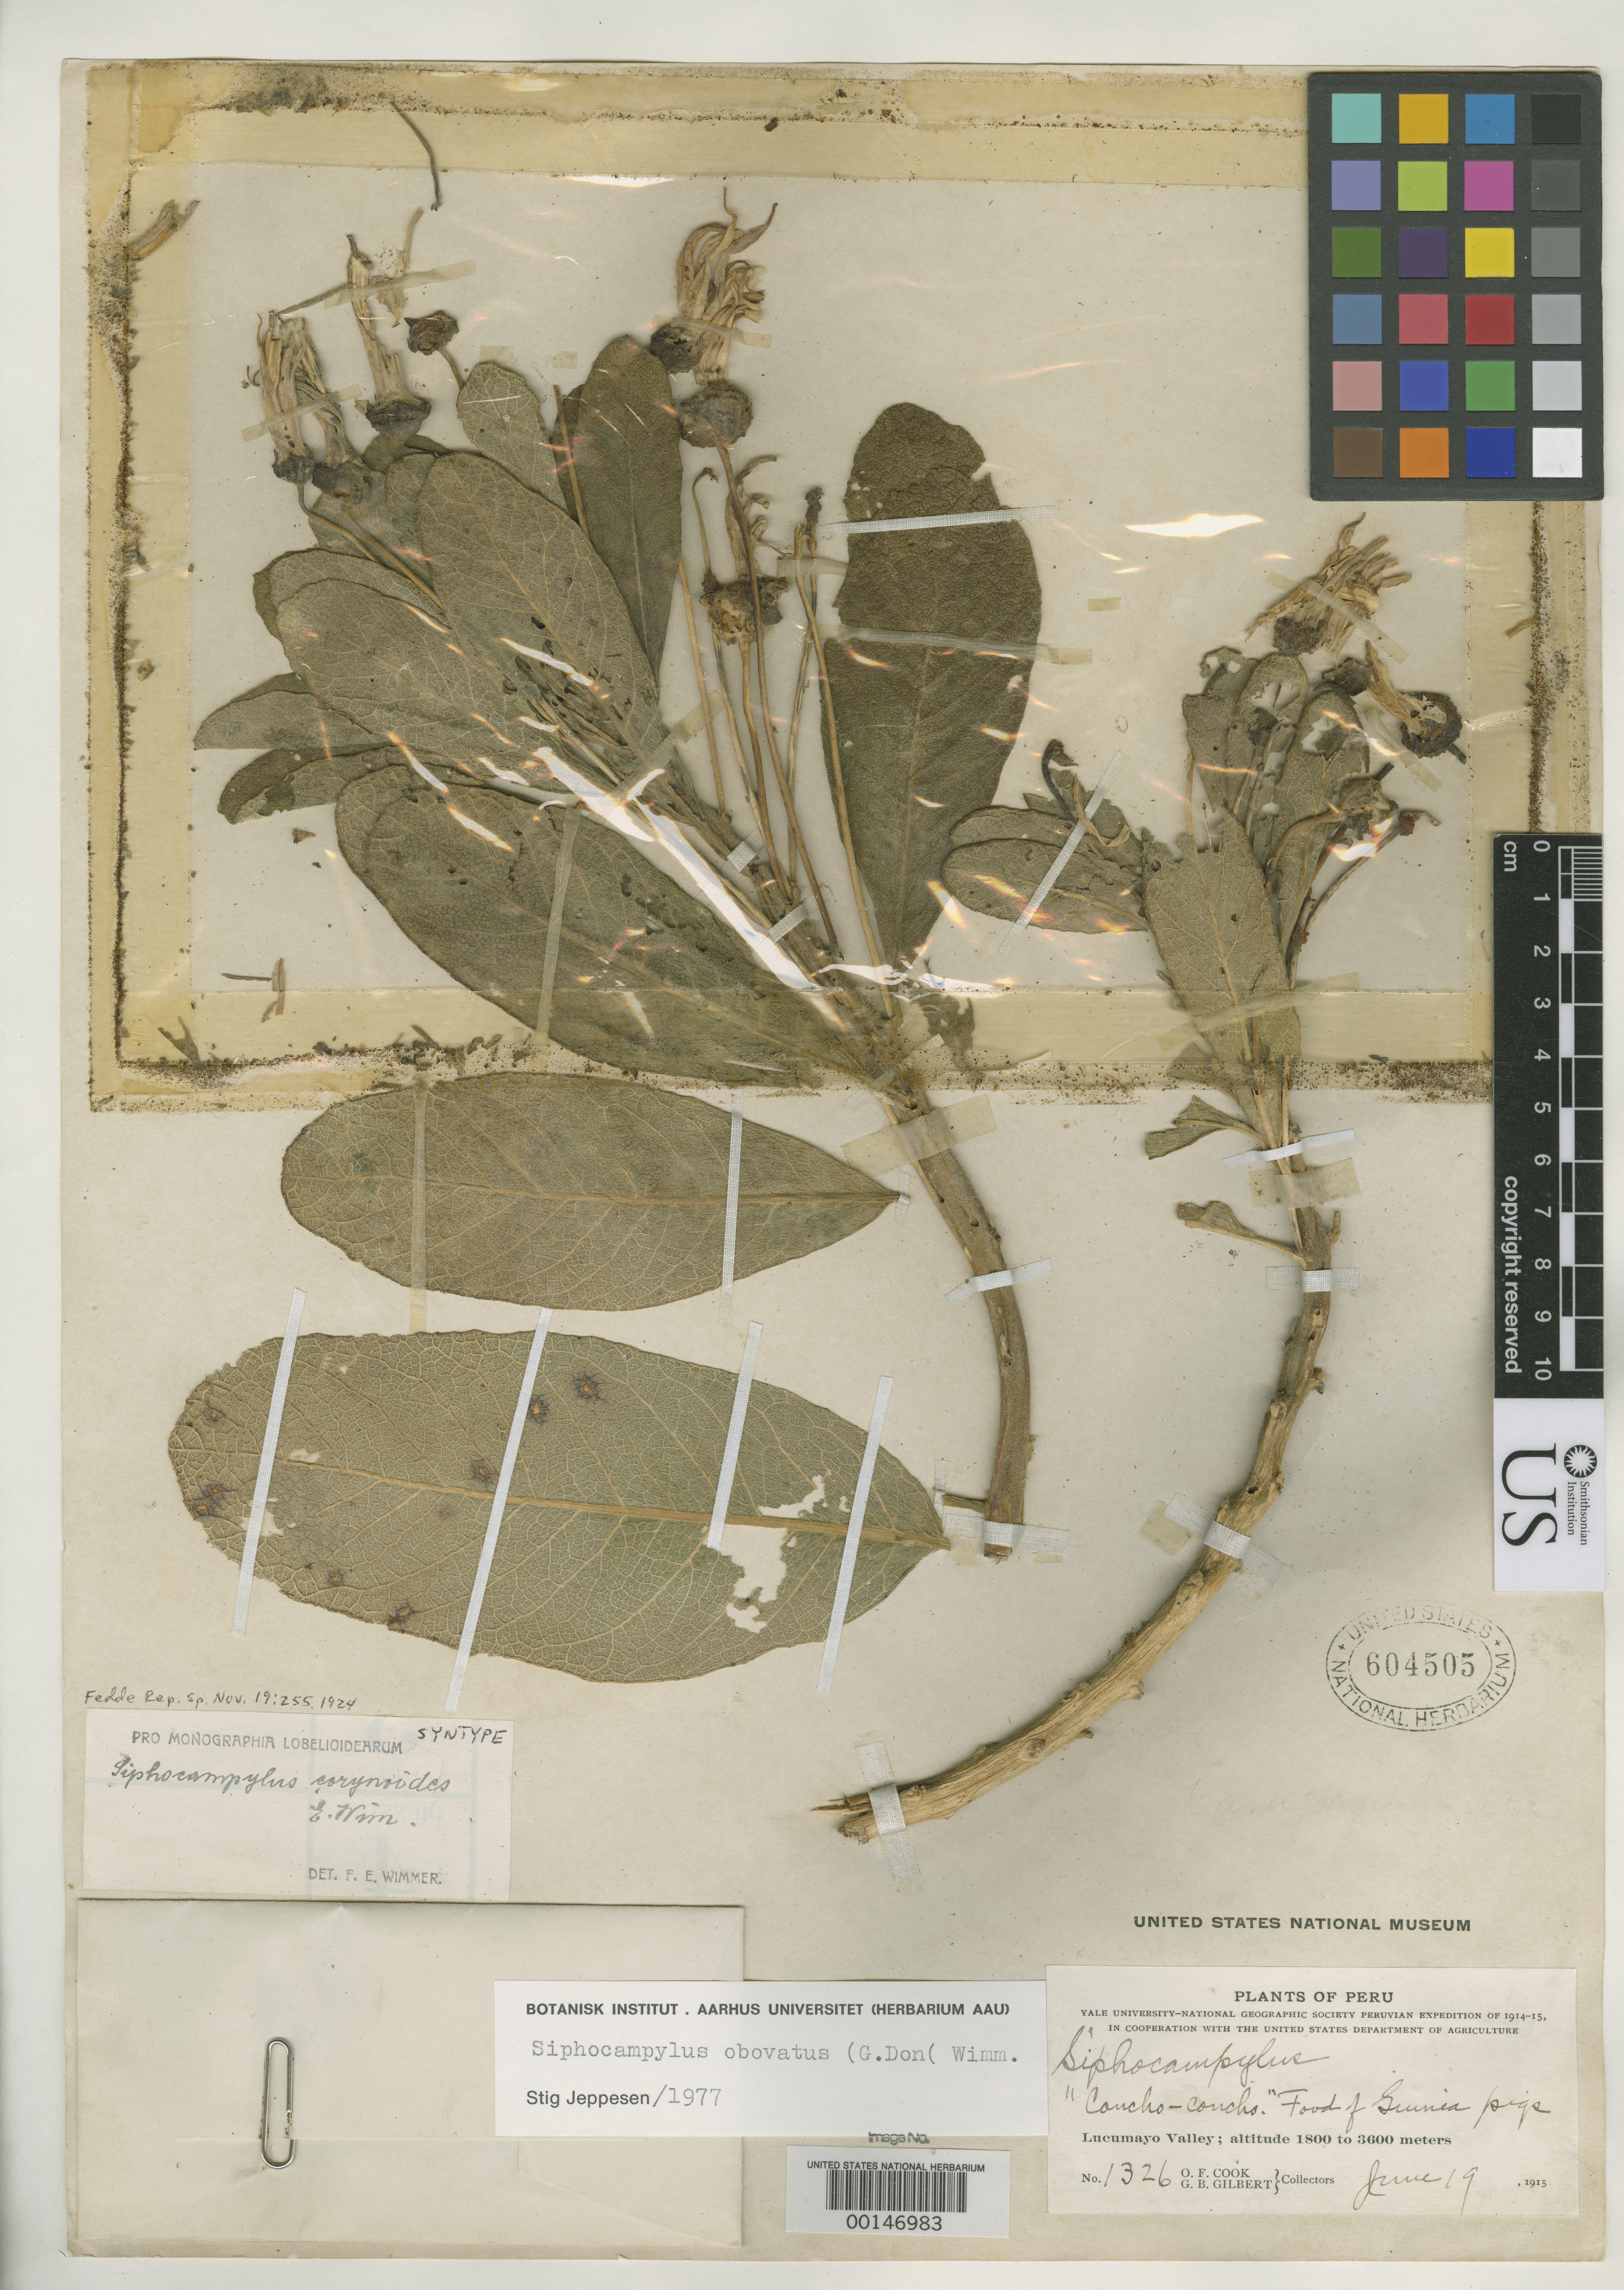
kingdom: Plantae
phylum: Tracheophyta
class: Magnoliopsida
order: Asterales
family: Campanulaceae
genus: Siphocampylus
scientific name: Siphocampylus corynoides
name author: E. Wimm.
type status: Syntype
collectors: O. F. Cook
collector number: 1326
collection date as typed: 19 Jun 1915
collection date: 1915-06-19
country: Peru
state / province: Cusco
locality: Lucumayo Valley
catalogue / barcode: US 604505